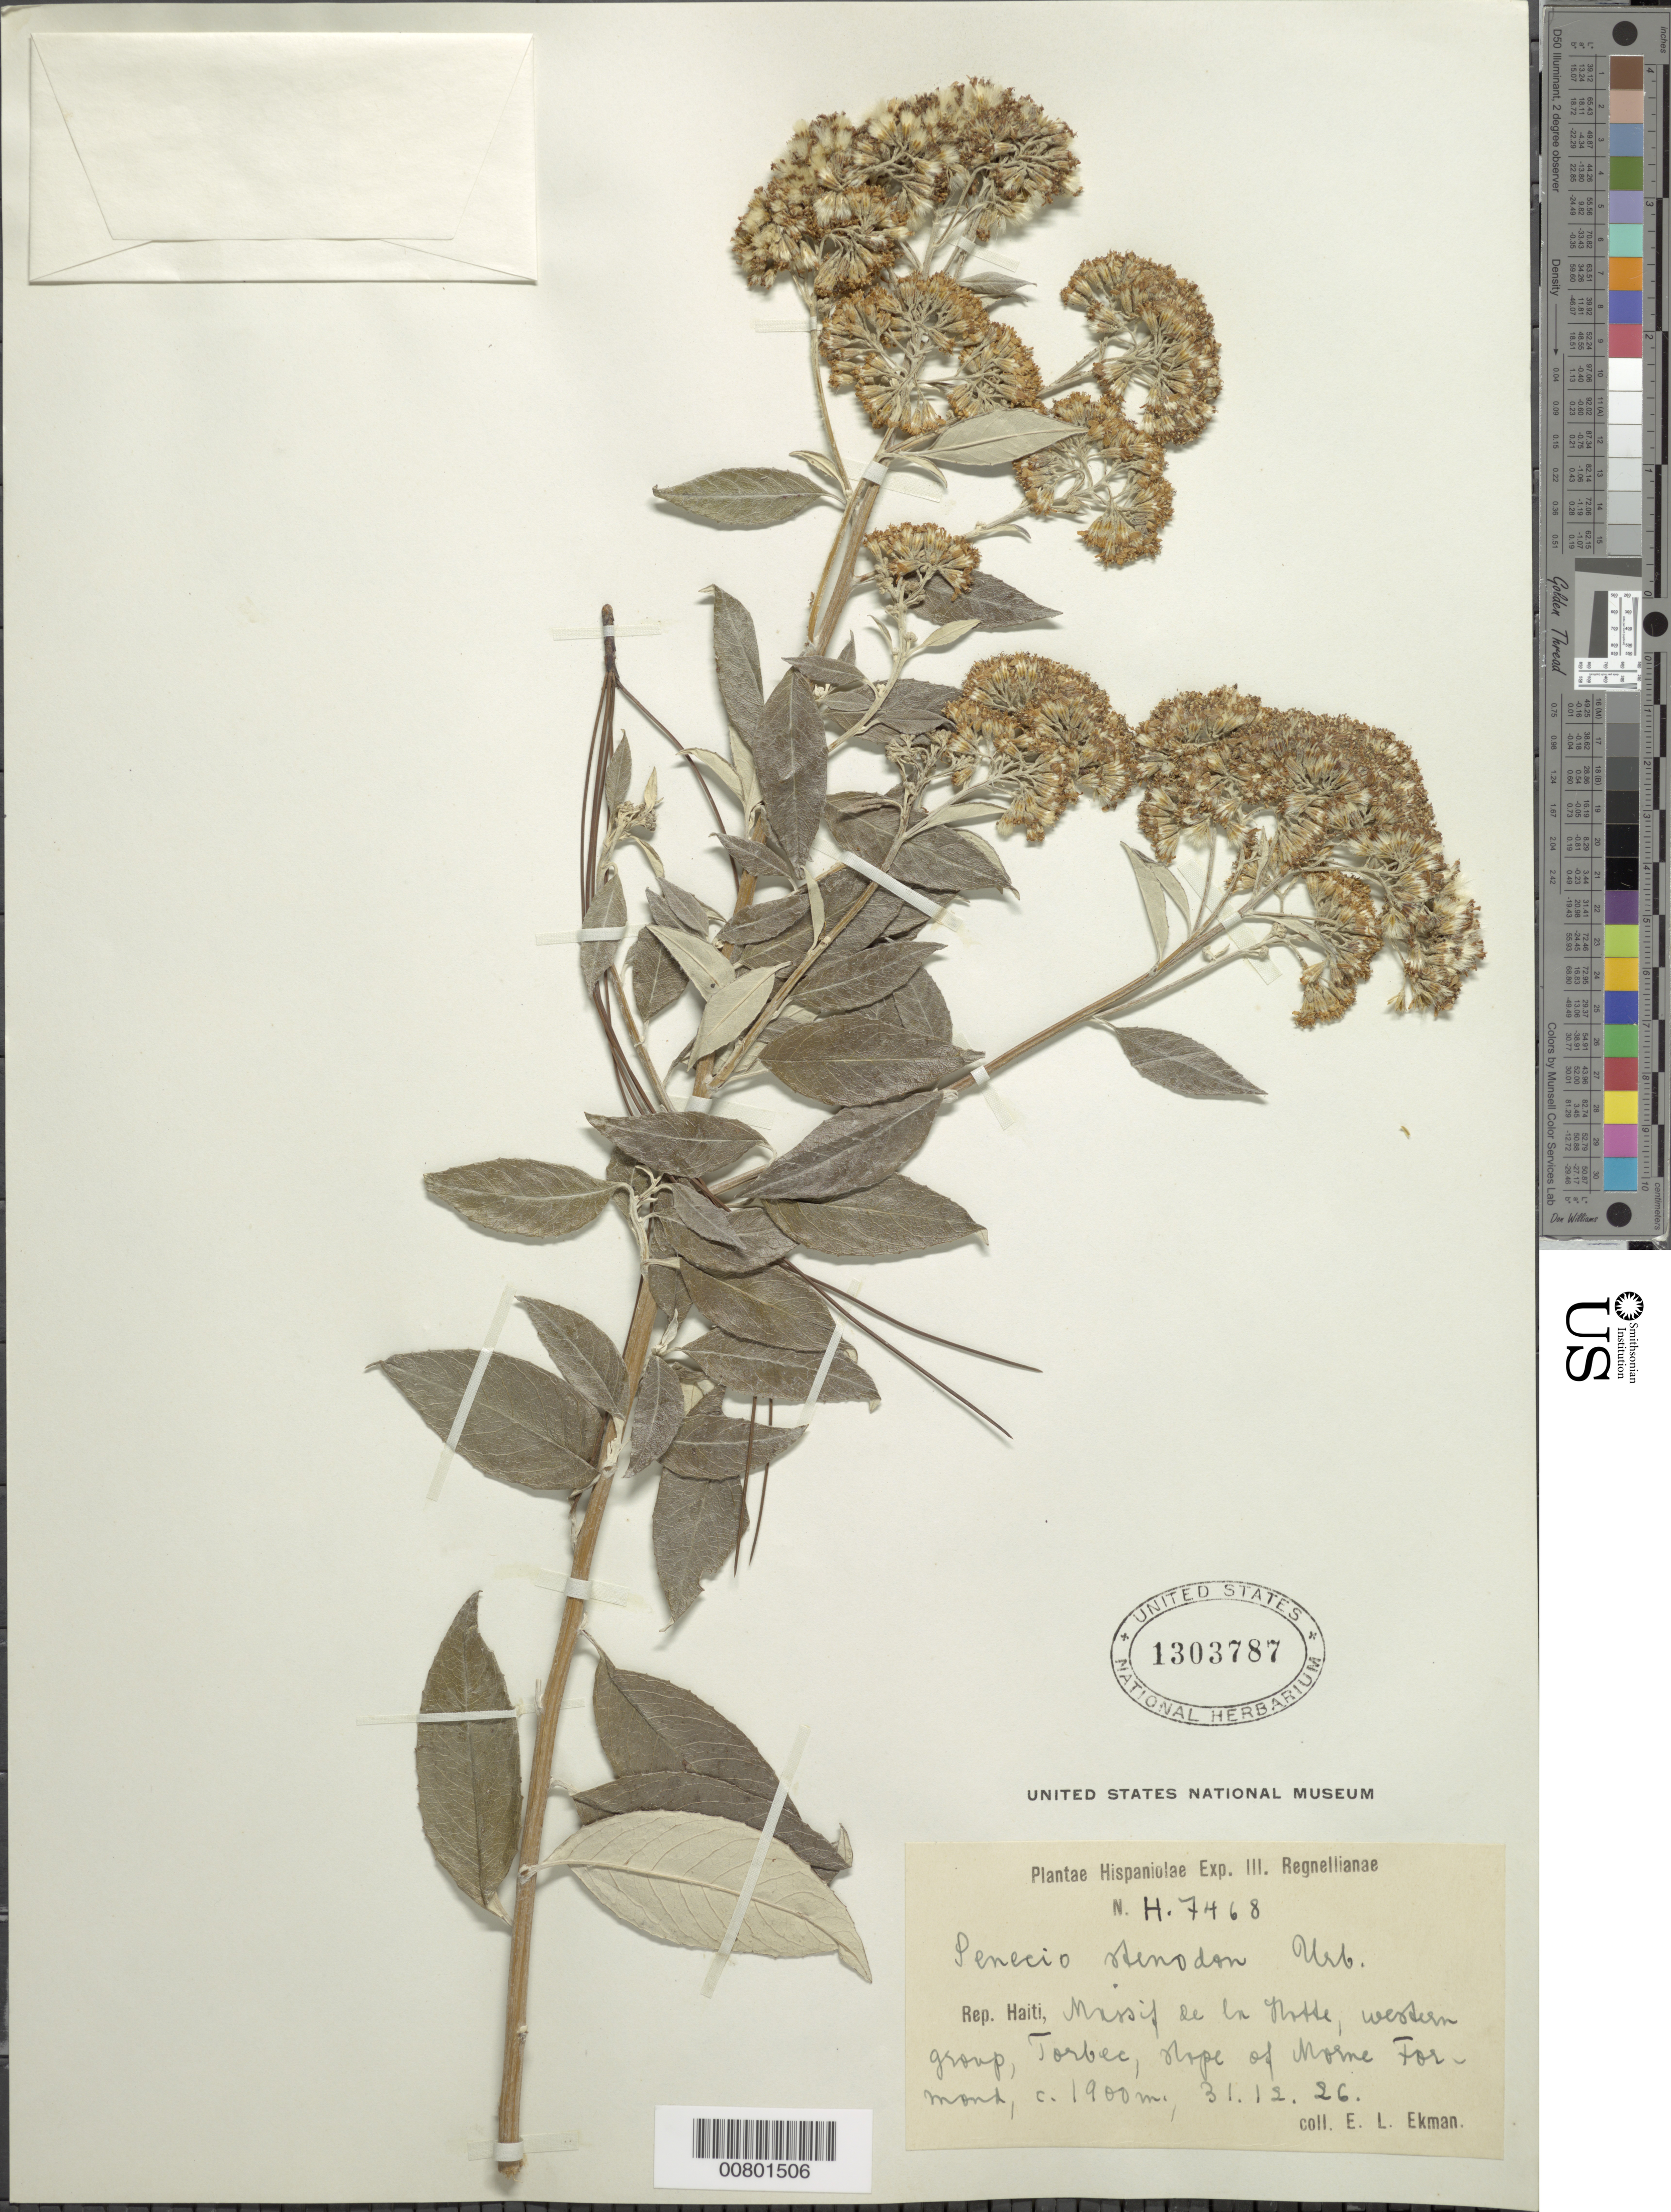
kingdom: Plantae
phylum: Tracheophyta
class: Magnoliopsida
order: Asterales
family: Asteraceae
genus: Senecio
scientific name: Senecio stenodon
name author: Urb.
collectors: E. L. Ekman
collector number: H 7468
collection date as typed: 11 Apr 1921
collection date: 1921-04-11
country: Haiti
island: Hispaniola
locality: Massif de la Hotte, western group, Torbec, slope of Morme Formond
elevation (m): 1900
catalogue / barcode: US 1303787